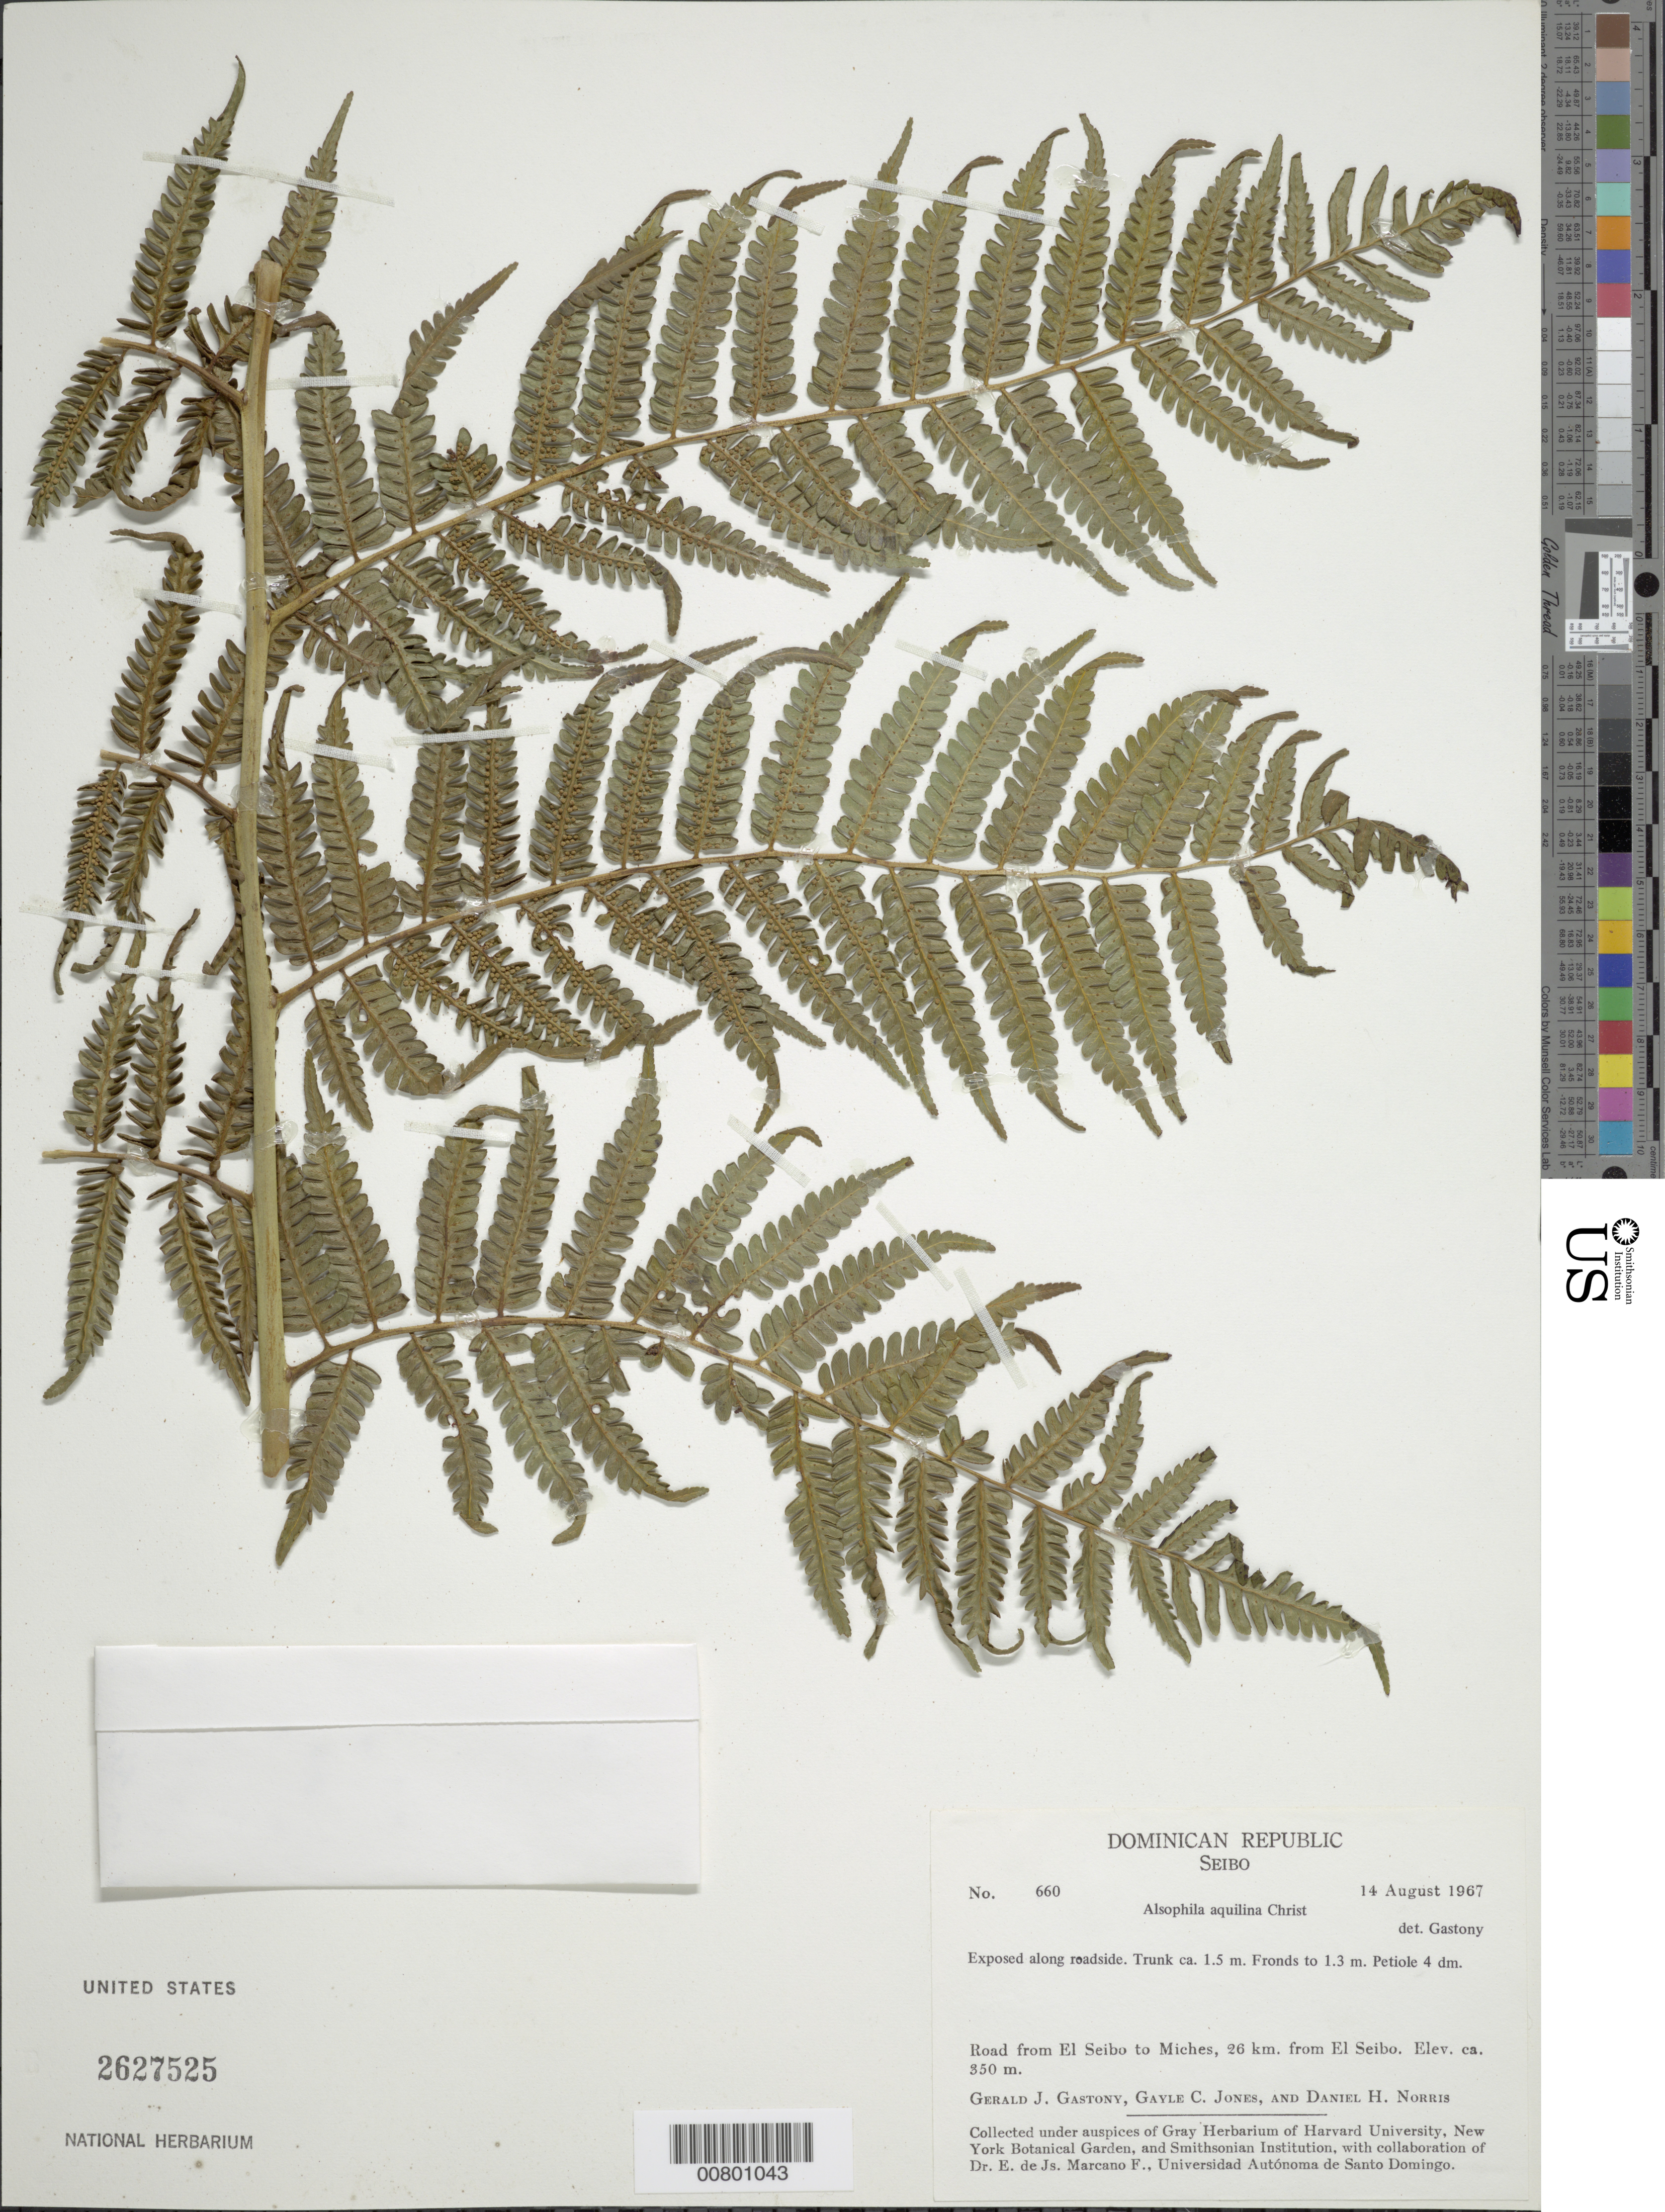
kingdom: Plantae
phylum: Tracheophyta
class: Polypodiopsida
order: Cyatheales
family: Cyatheaceae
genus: Cyathea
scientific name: Cyathea parvula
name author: (Jenman) Domin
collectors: G. Gastony, G. C. Jones & D. H. Norris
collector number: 660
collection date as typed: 14 Aug 1967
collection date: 1967-08-14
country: Dominican Republic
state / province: El Seibo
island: Hispaniola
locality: El Siebo to Miches road, 26 km from El Seibo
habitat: Exposed along roadside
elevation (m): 350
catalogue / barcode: US 2627525